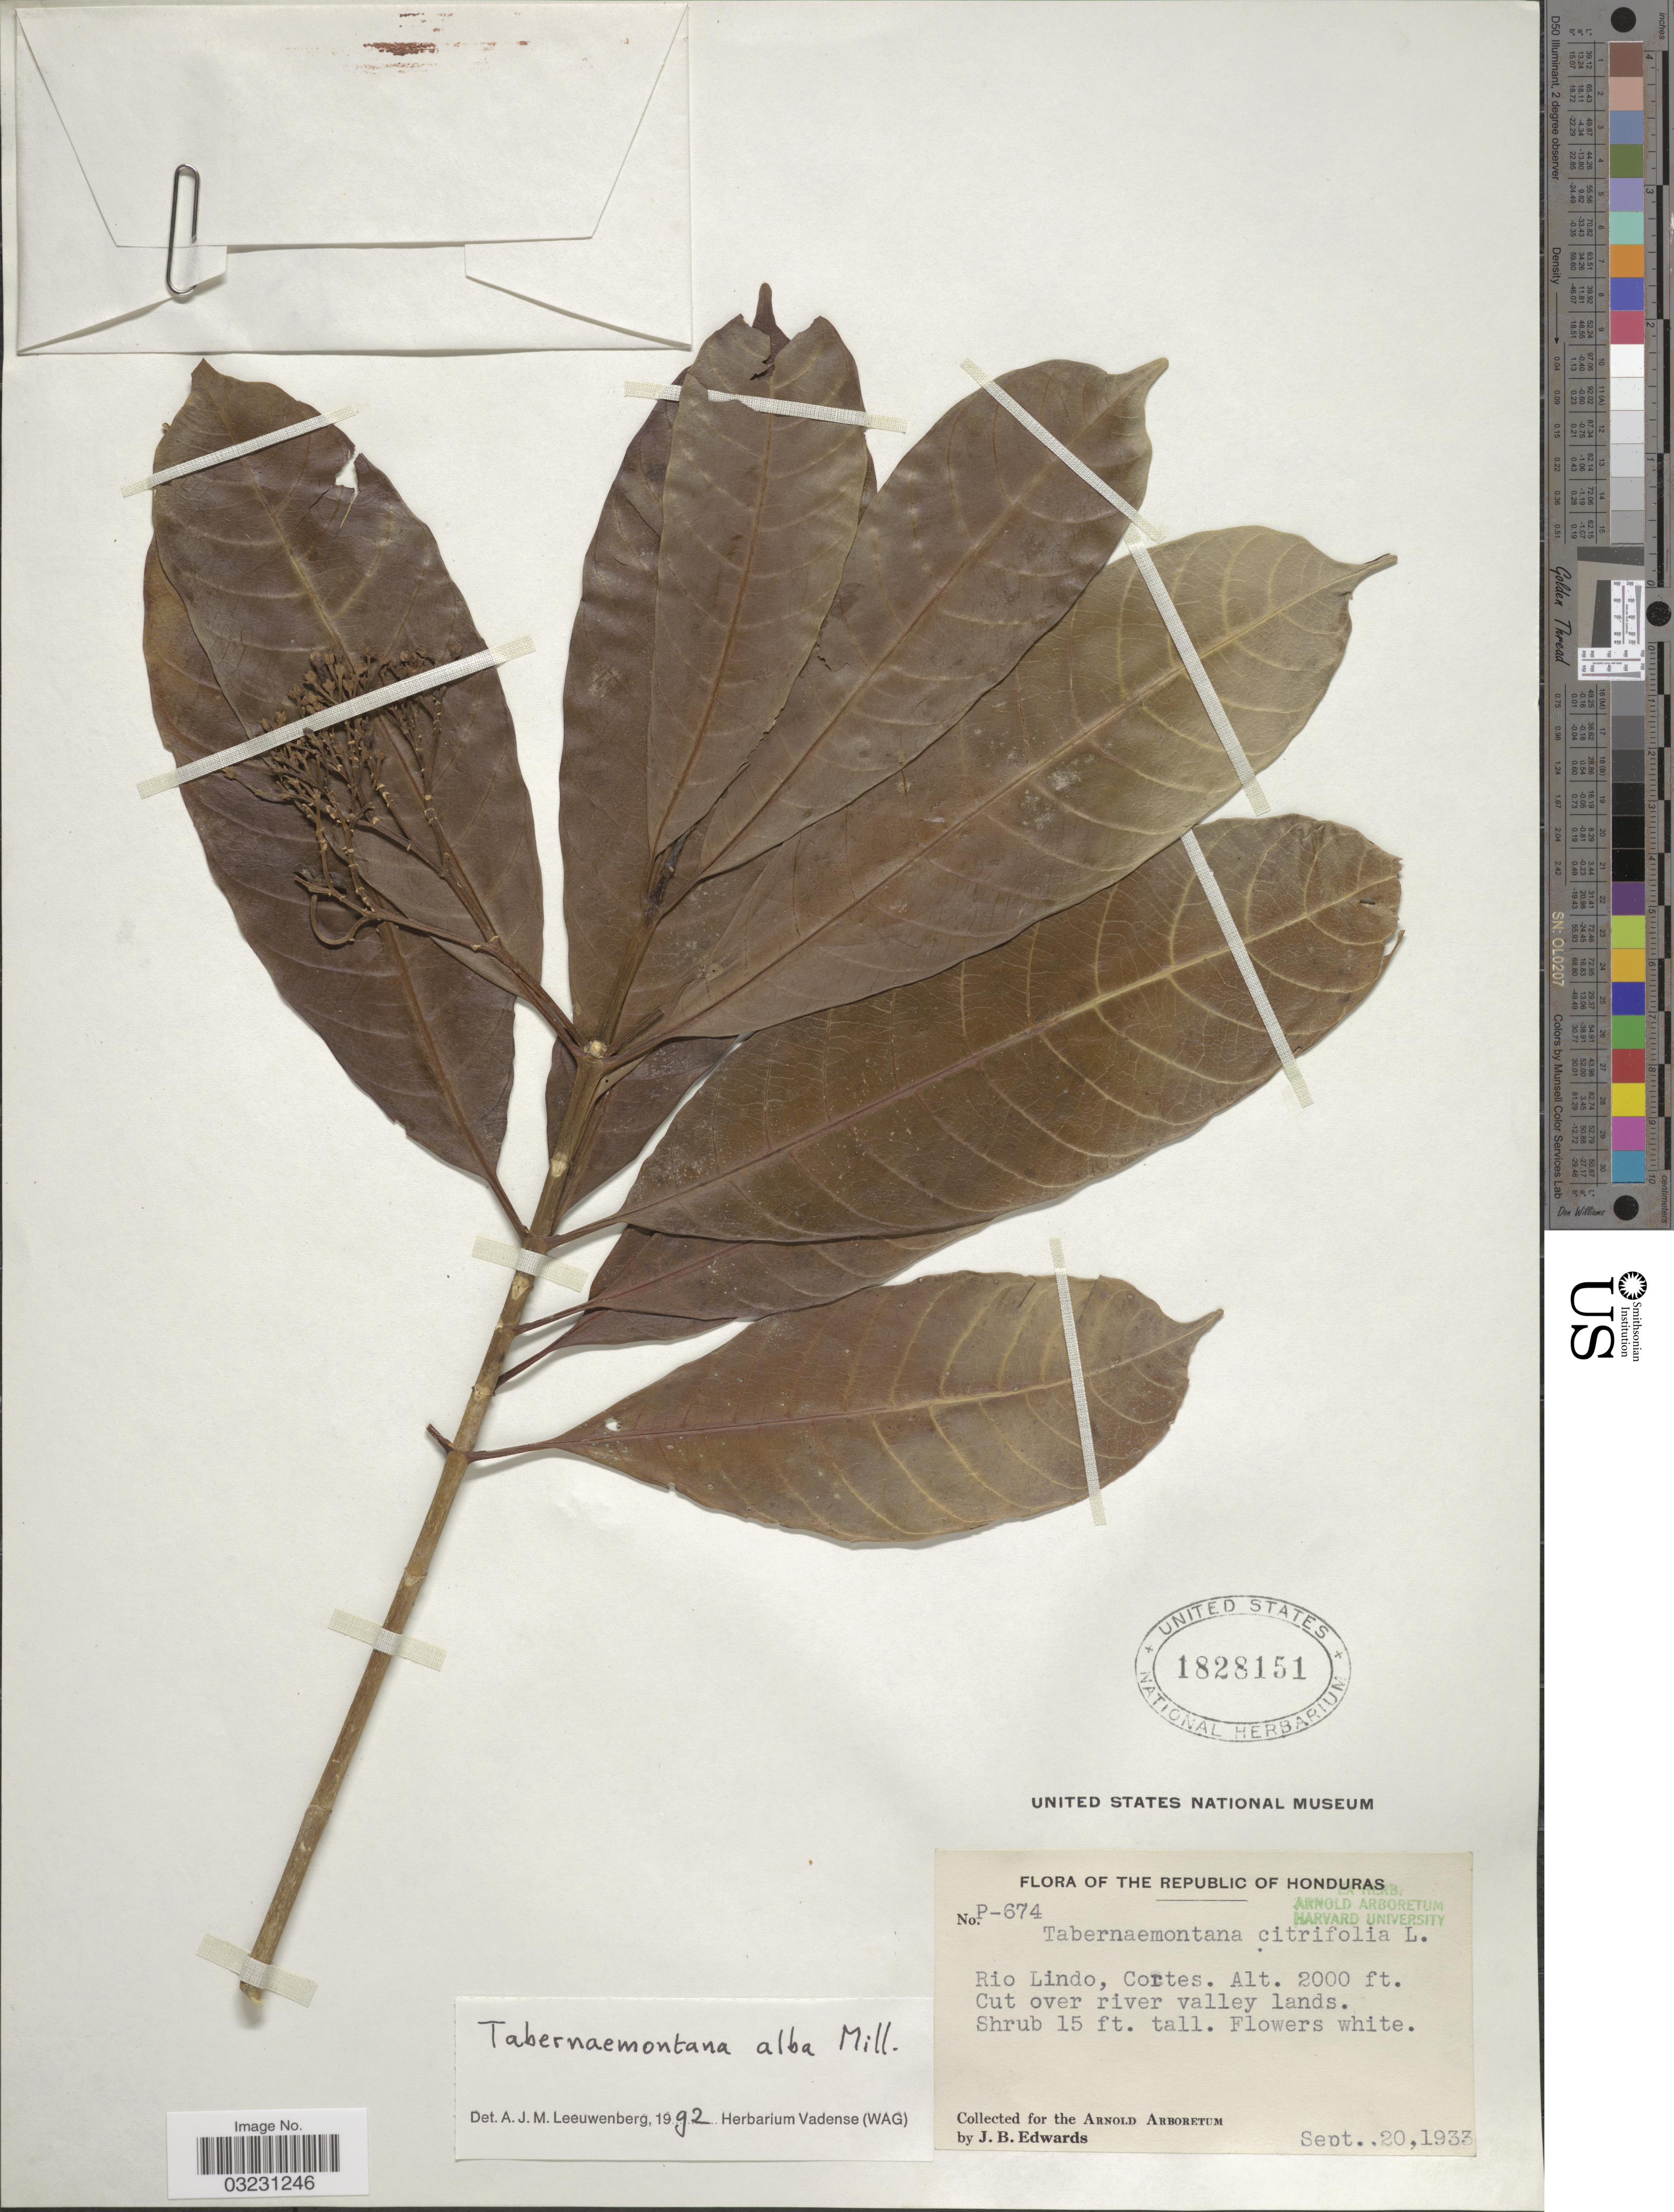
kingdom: Plantae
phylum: Tracheophyta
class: Magnoliopsida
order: Gentianales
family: Apocynaceae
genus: Tabernaemontana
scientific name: Tabernaemontana alba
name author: Mill.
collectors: J. B. Edwards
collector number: P-674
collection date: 1933-09-20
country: Honduras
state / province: Cortés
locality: Rio Lindo, Cortes.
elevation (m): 610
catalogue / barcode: US 1828151